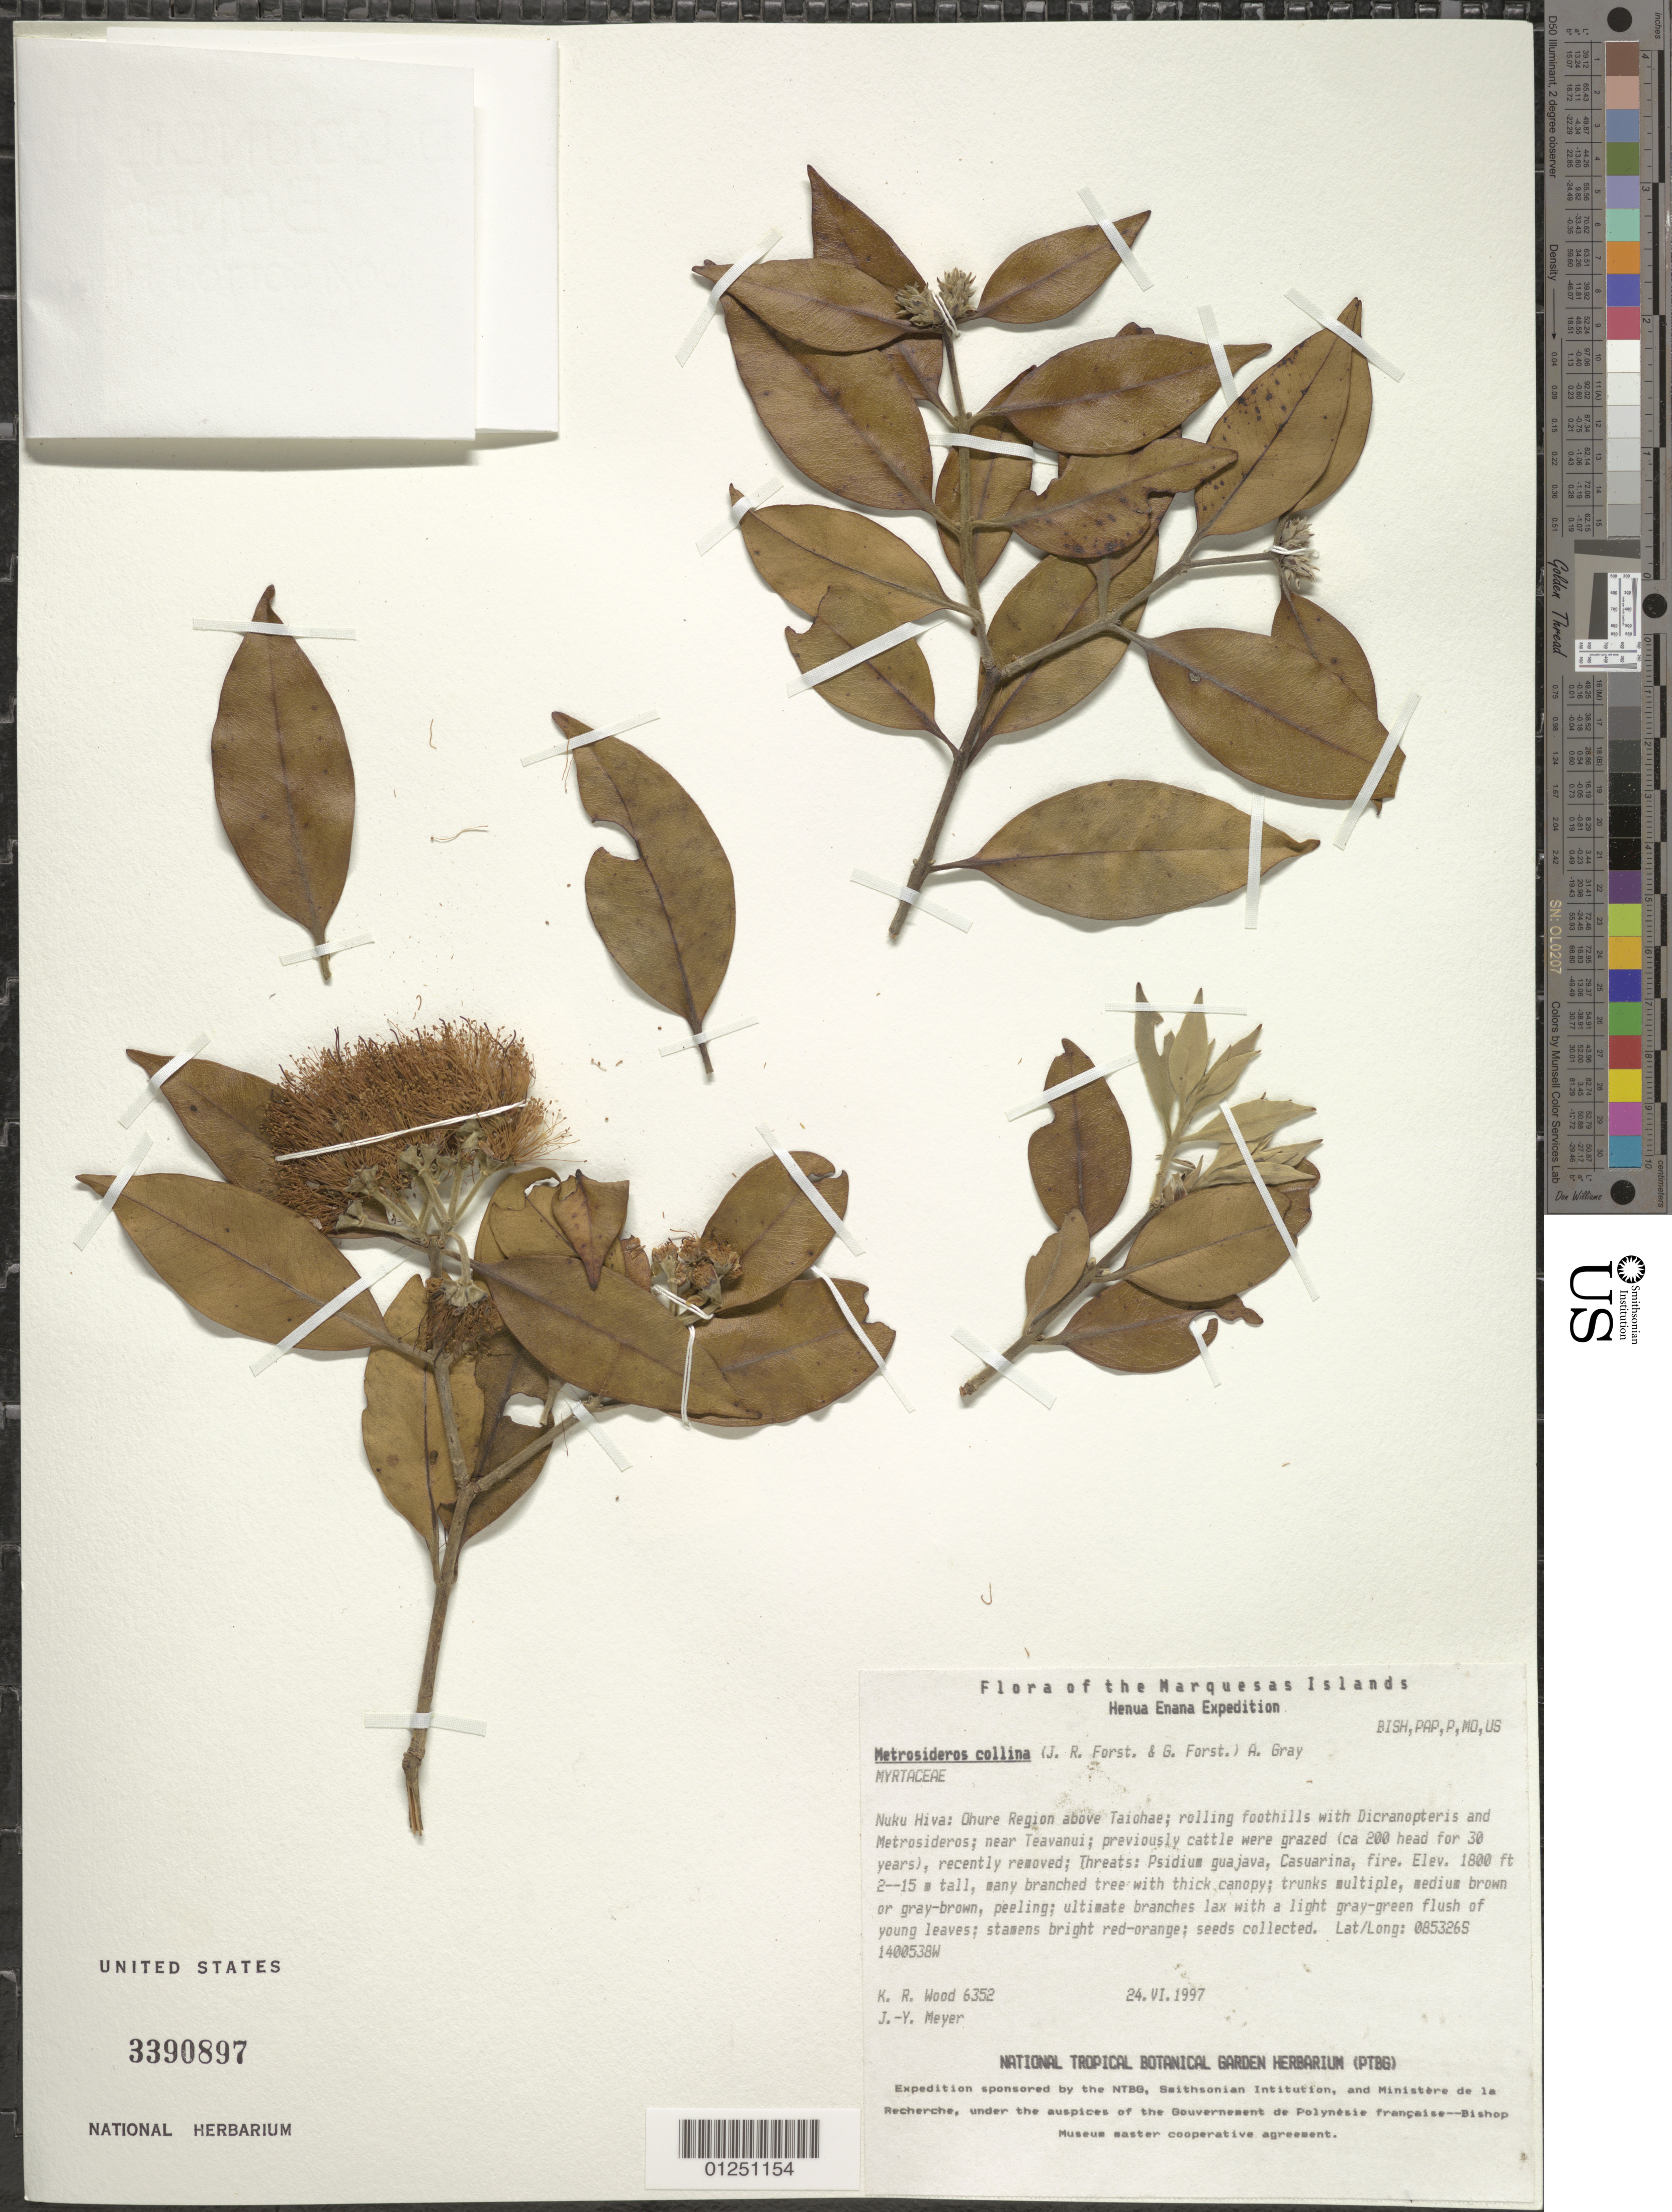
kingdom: Plantae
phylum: Tracheophyta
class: Magnoliopsida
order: Myrtales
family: Myrtaceae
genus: Metrosideros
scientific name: Metrosideros collina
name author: (J.R. Forst. & G. Forst.) A. Gray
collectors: K. R. Wood & J.-Y. Meyer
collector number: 6352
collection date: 1997-06-24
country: French Polynesia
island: Nuku Hiva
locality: Ohure Region above Taiohae, near Teavanui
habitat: On rolling foot hills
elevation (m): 549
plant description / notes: Psidium guajava, Casuarina, fire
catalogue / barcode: US 3390897